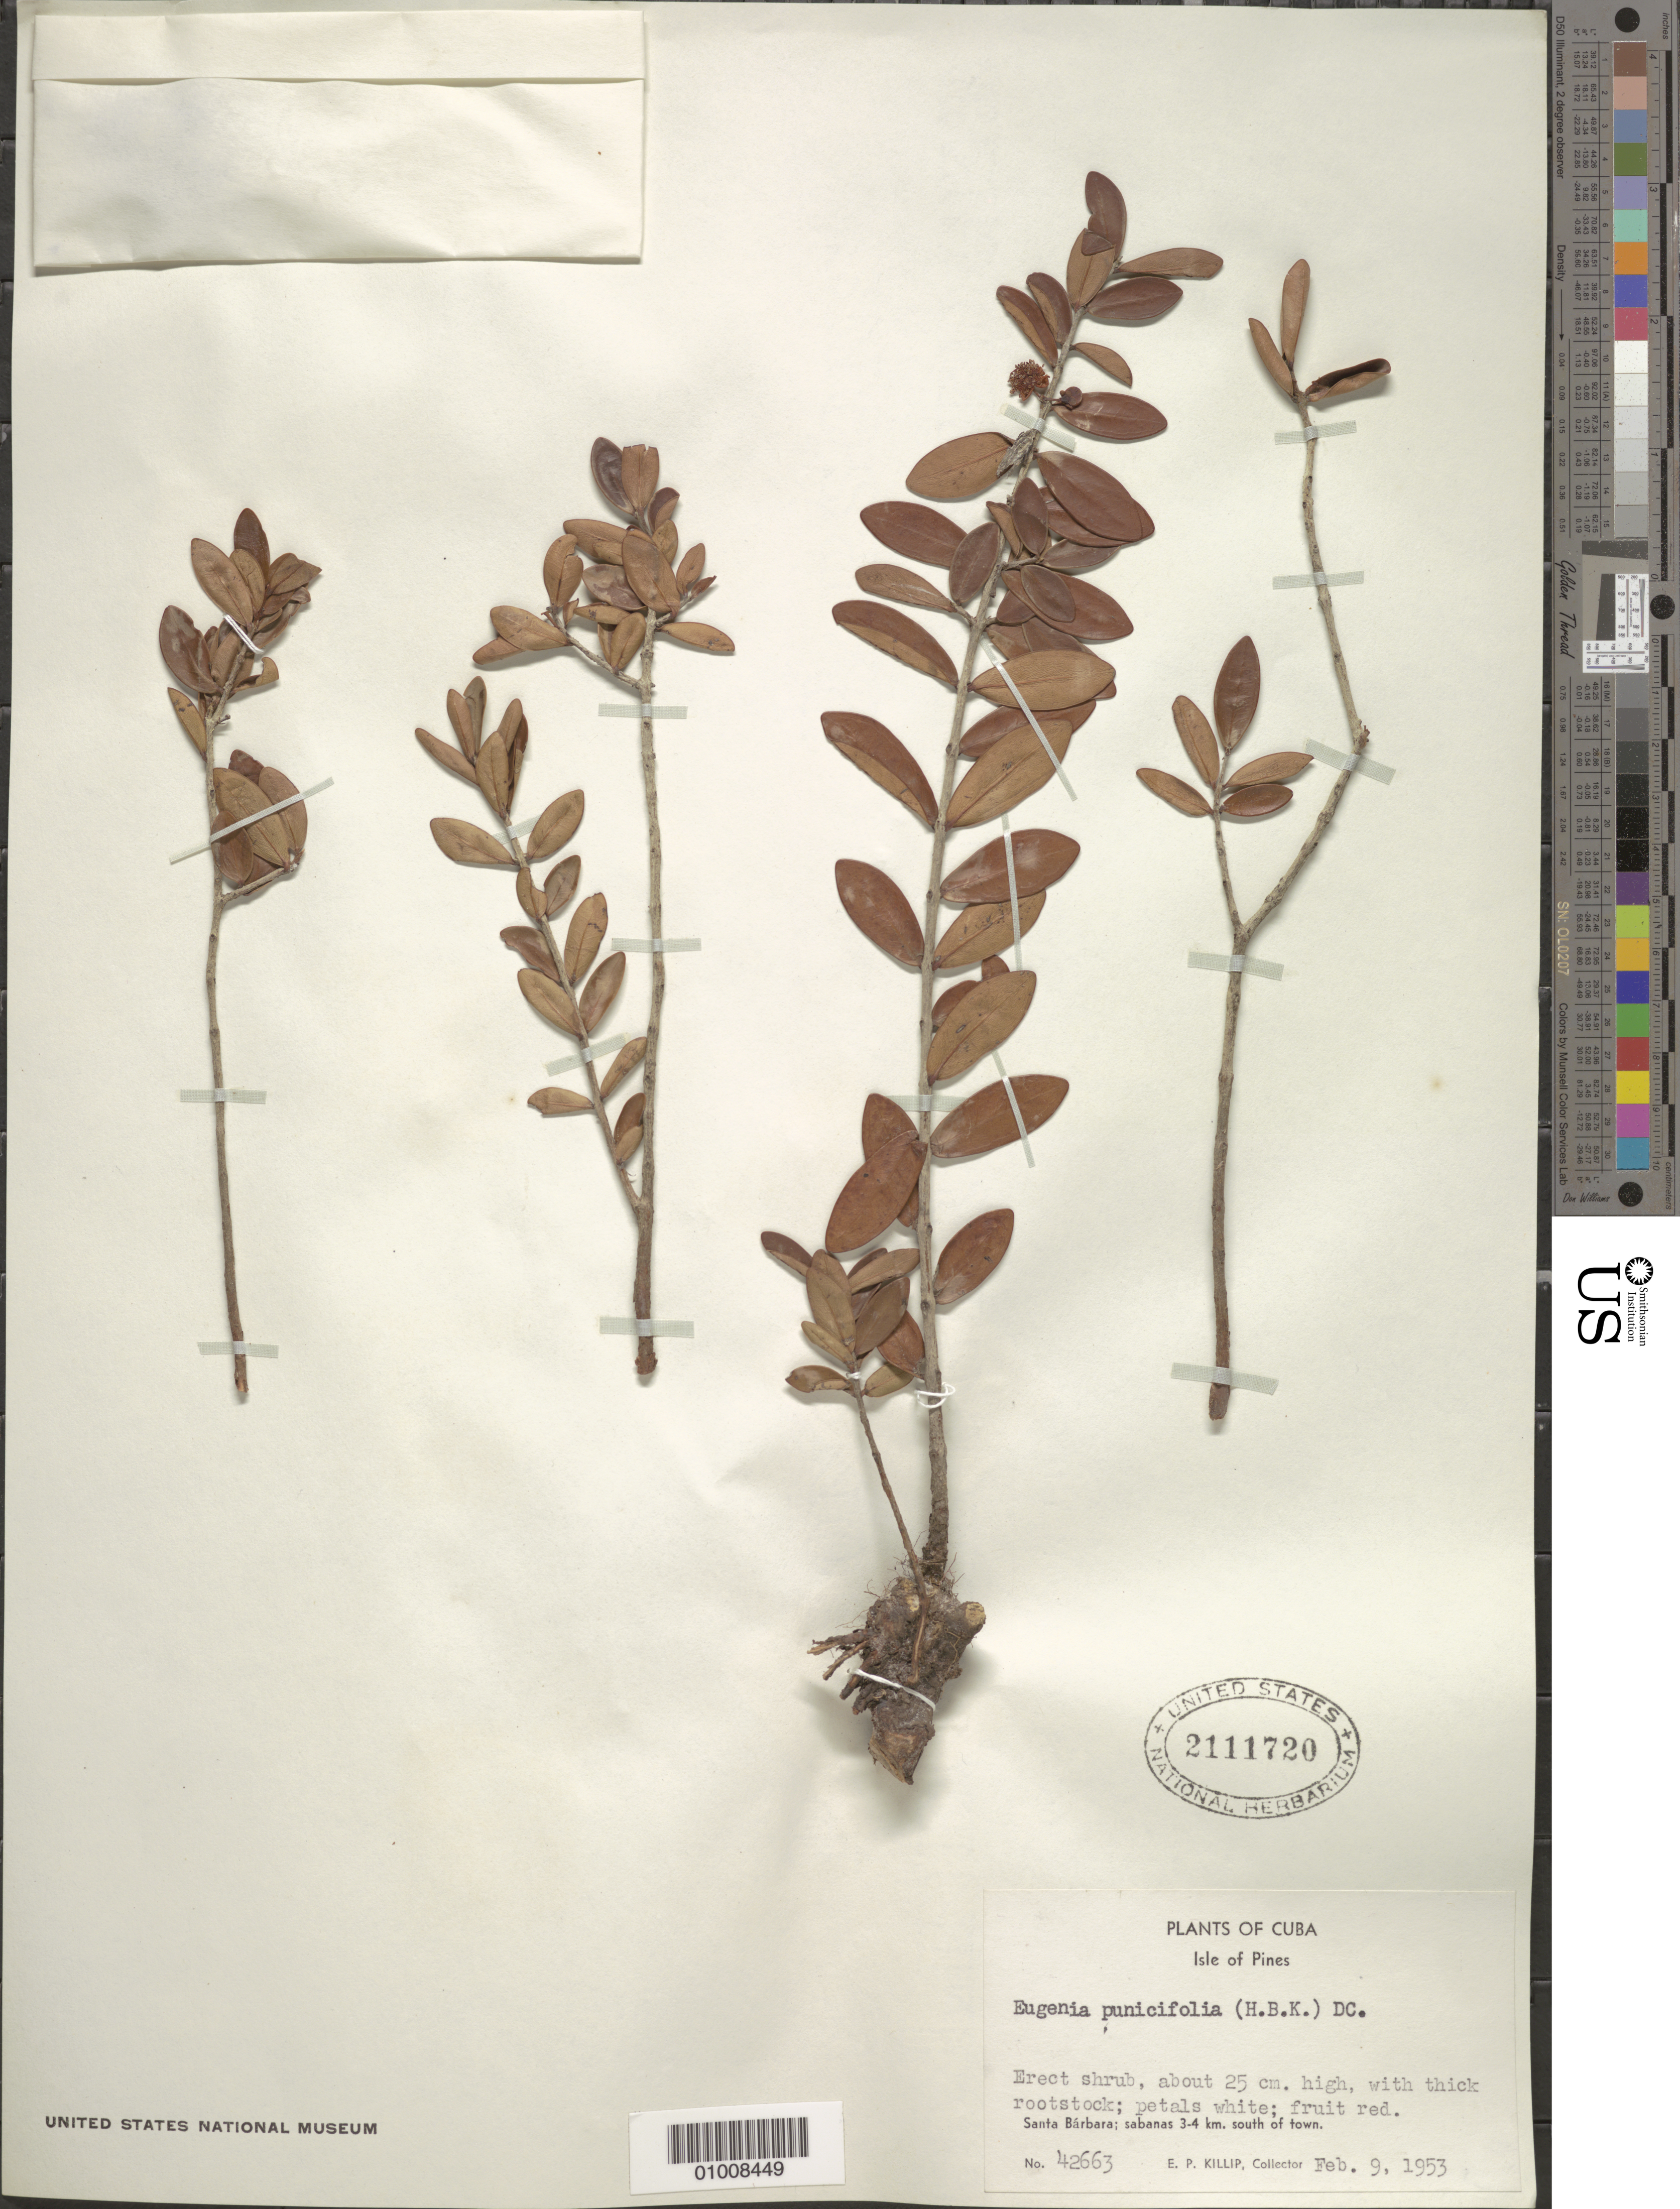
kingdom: Plantae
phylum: Tracheophyta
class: Magnoliopsida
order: Myrtales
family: Myrtaceae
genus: Eugenia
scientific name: Eugenia punicifolia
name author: (Kunth) DC.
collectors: E. P. Killip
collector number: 42663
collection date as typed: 09 Feb 1953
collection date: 1953-02-09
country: Cuba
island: Isla de la Juventud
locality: Isle of Pines, Santa Barbara: sabanas 3-4 km south of town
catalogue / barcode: US 2111720